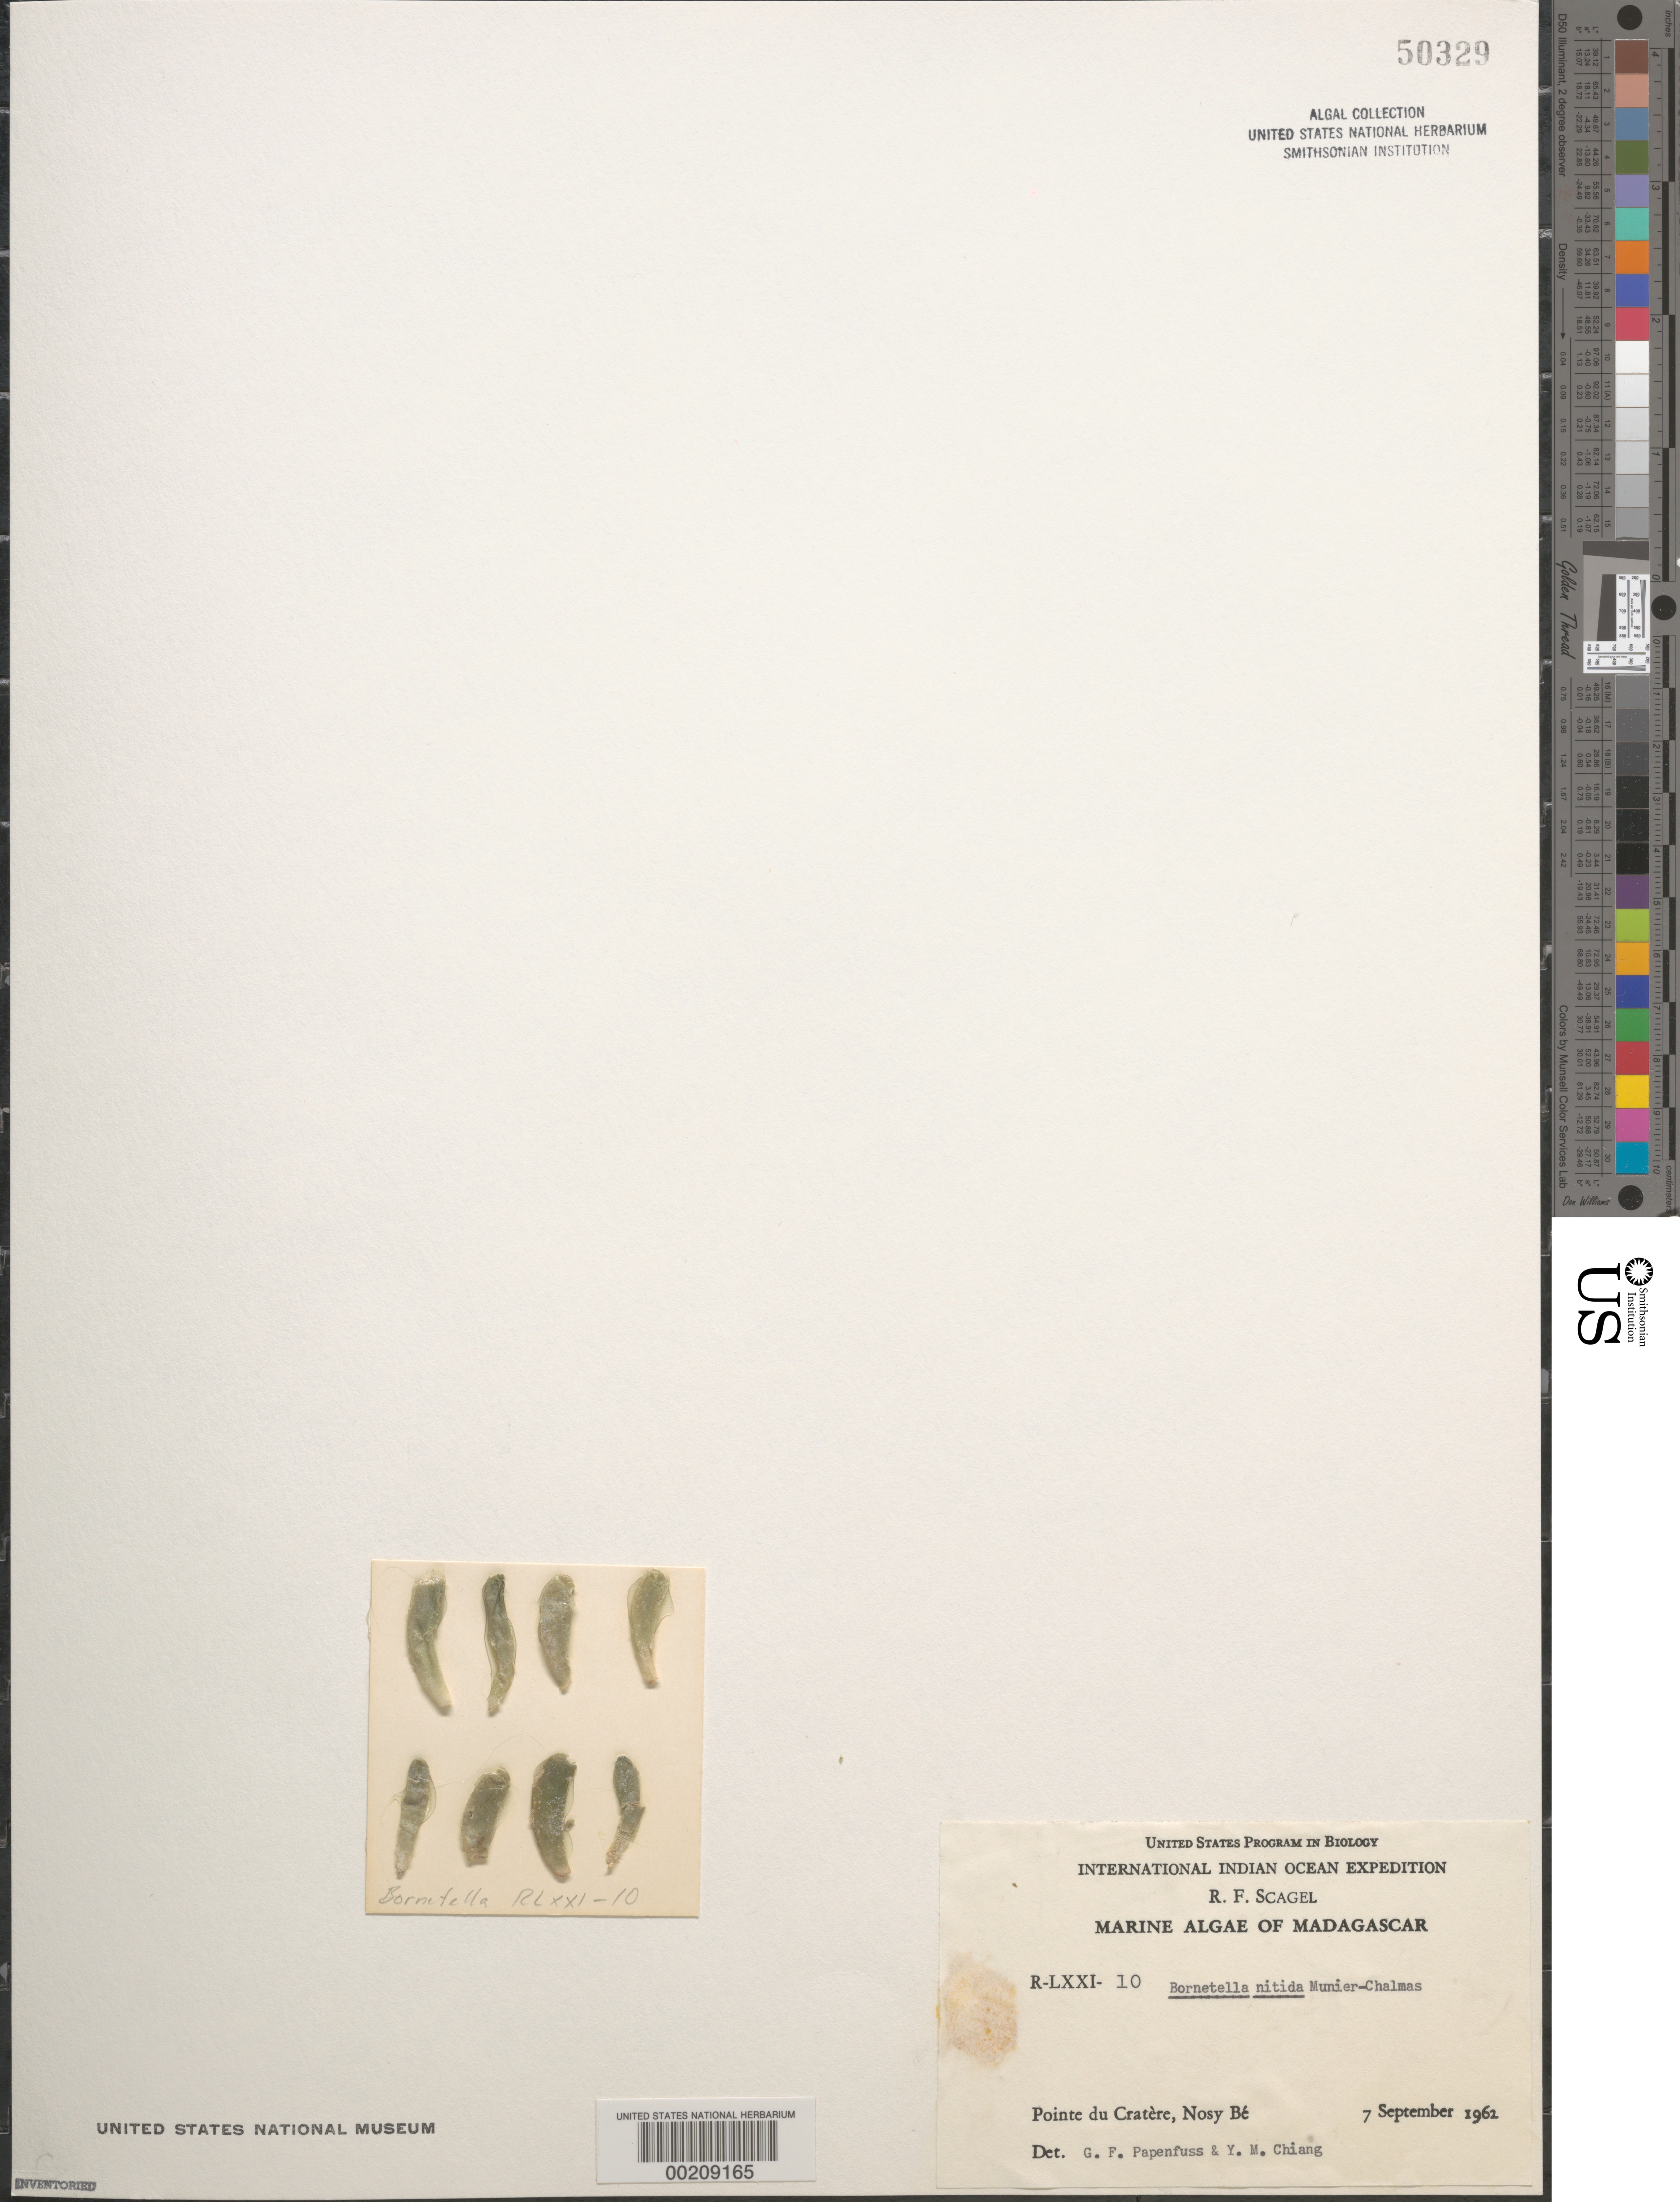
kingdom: Plantae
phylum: Chlorophyta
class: Ulvophyceae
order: Dasycladales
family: Dasycladaceae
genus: Bornetella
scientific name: Bornetella nitida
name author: Mun.-Chalm. ex O.G. Sond.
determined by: Papenfuss, G. F.; Chiang, Y. M.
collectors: R. F. Scagel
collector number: R-LXXI-10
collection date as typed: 07 Sep 1962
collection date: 1962-09-07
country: Madagascar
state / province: Diana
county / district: Nosy Be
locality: Pointe du Cratere, Nosy-Be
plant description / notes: International Indian Ocean Expedition, 1962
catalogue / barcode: US 50329